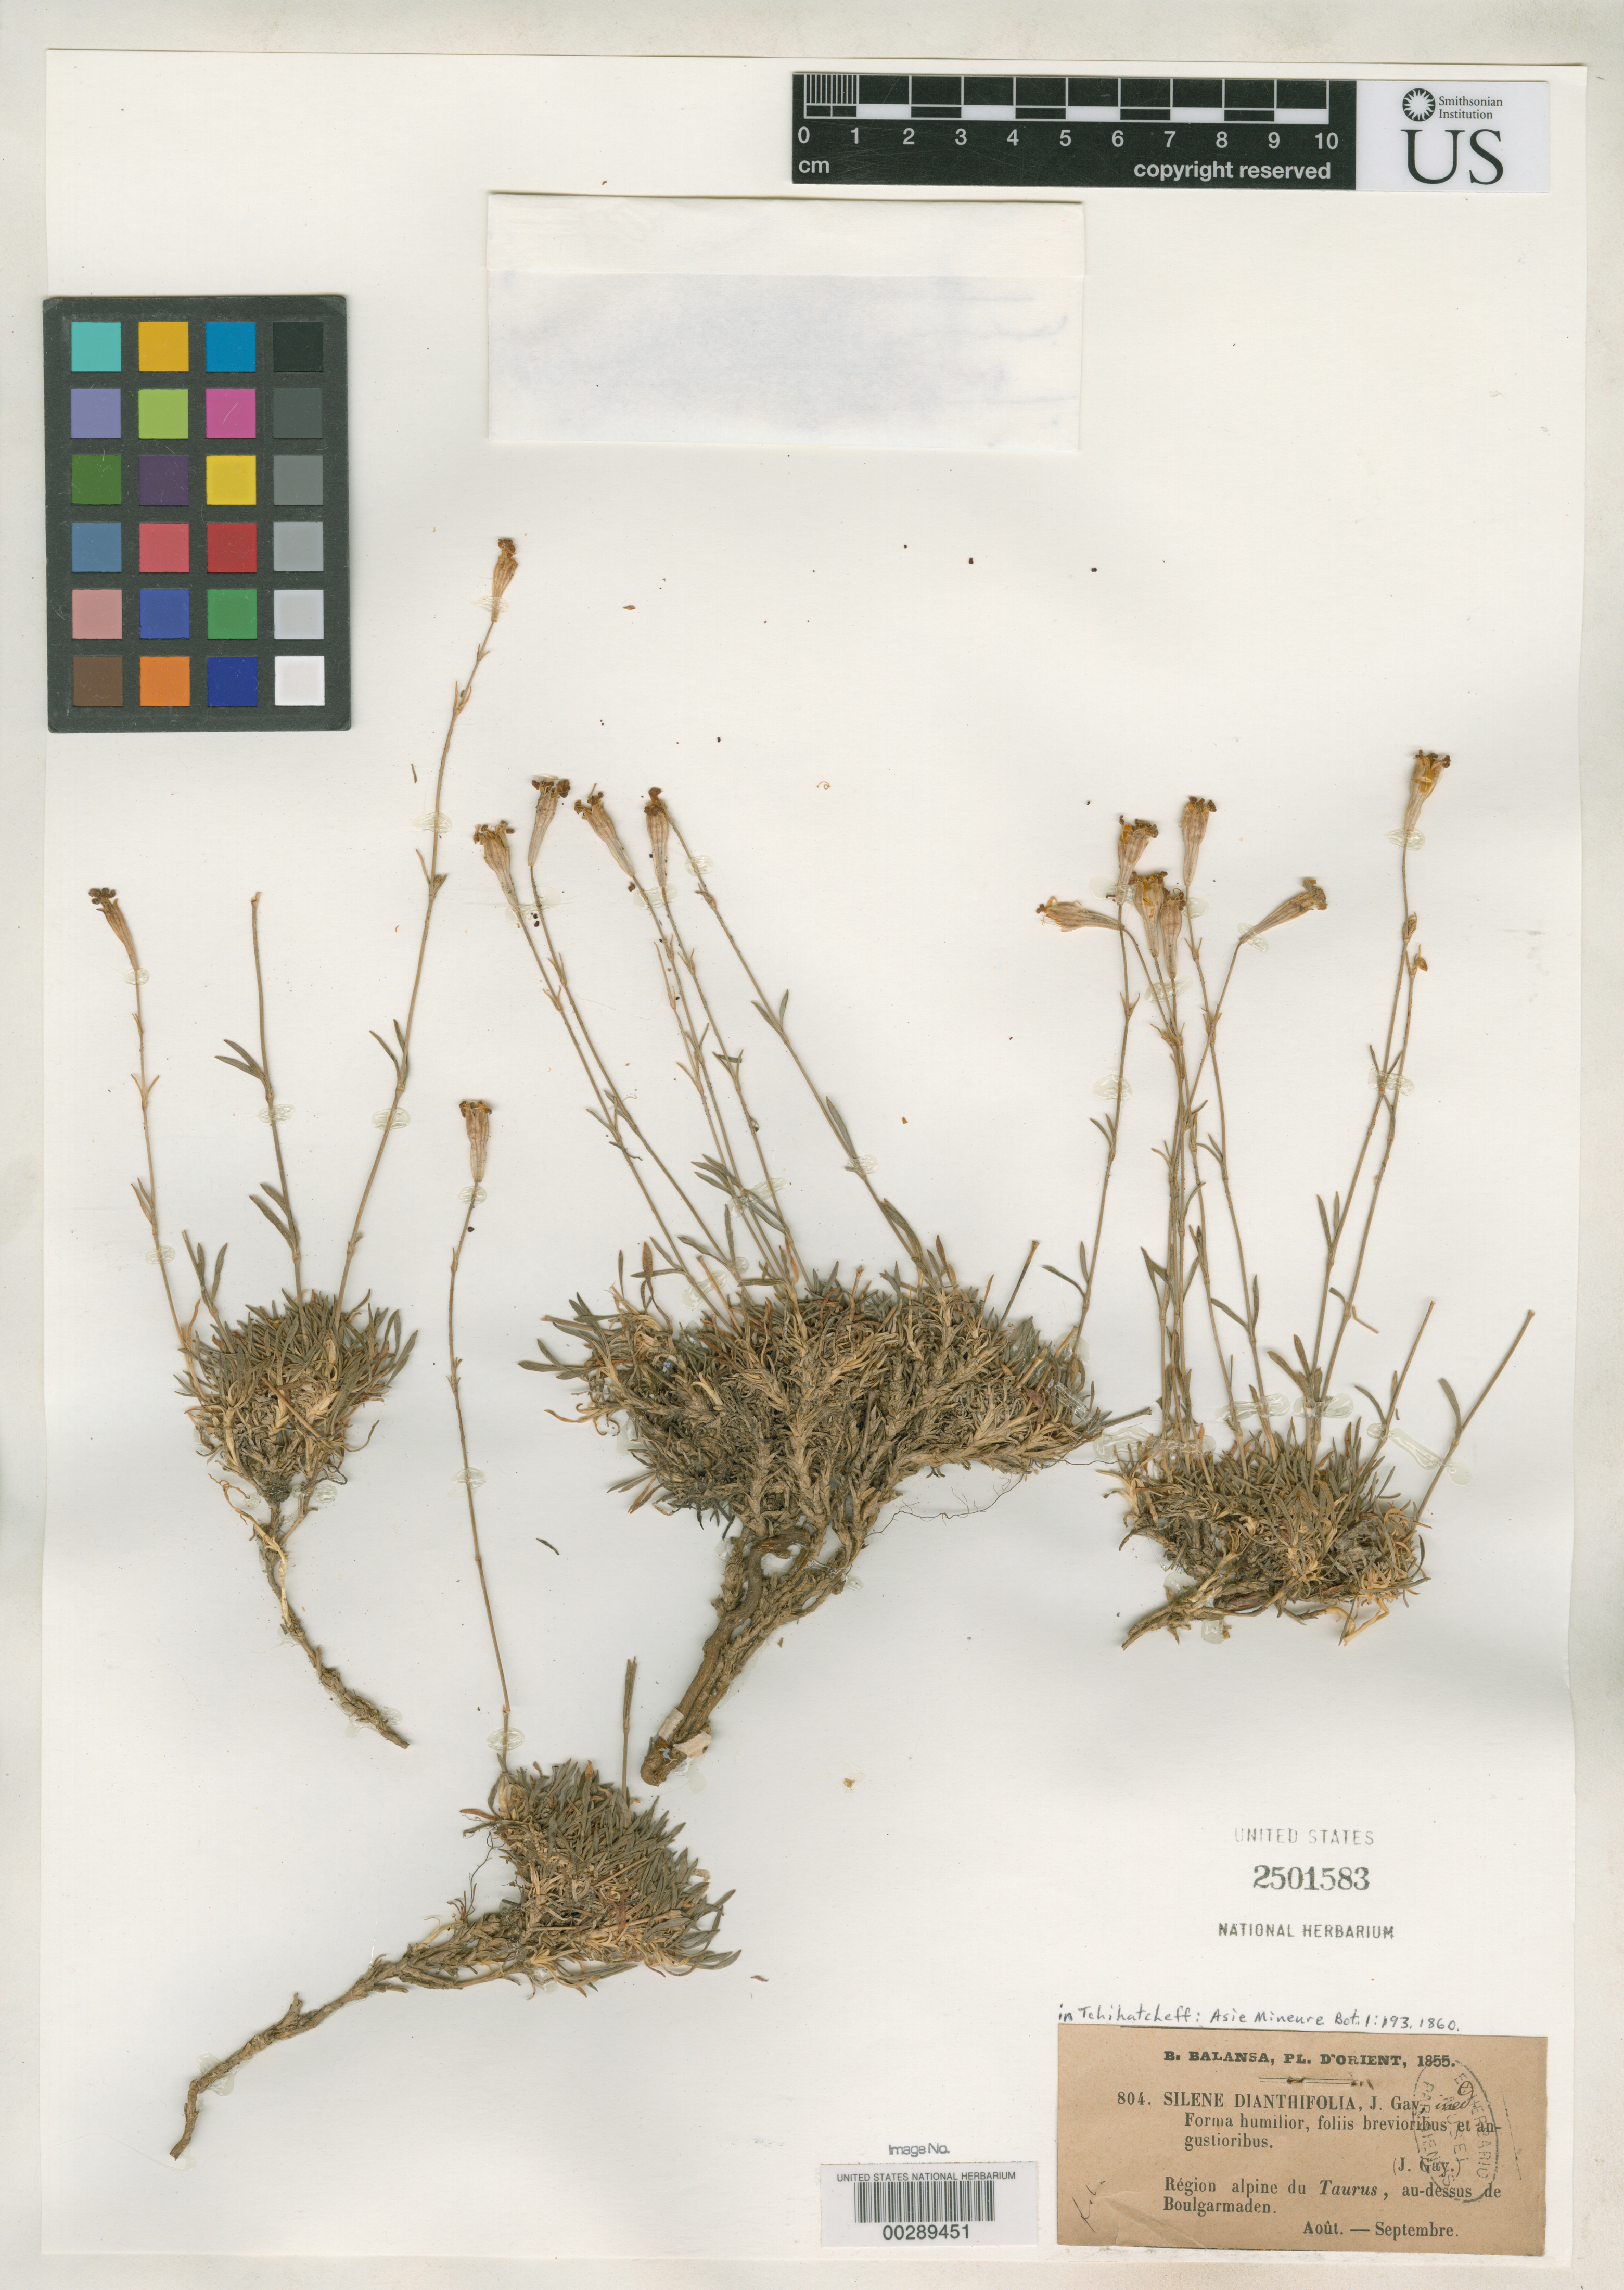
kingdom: Plantae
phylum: Tracheophyta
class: Magnoliopsida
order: Caryophyllales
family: Caryophyllaceae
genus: Silene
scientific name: Silene dianthifolia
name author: J. Gay in Tchich.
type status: Isotype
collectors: B. Balansa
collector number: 804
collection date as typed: Aug 1855 to -- Sep 1855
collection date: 1855-08/1855-09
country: Turkey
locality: Taurus Mountain region, (Au-Deddus De) Boulgarmaden.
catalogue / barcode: US 2501583